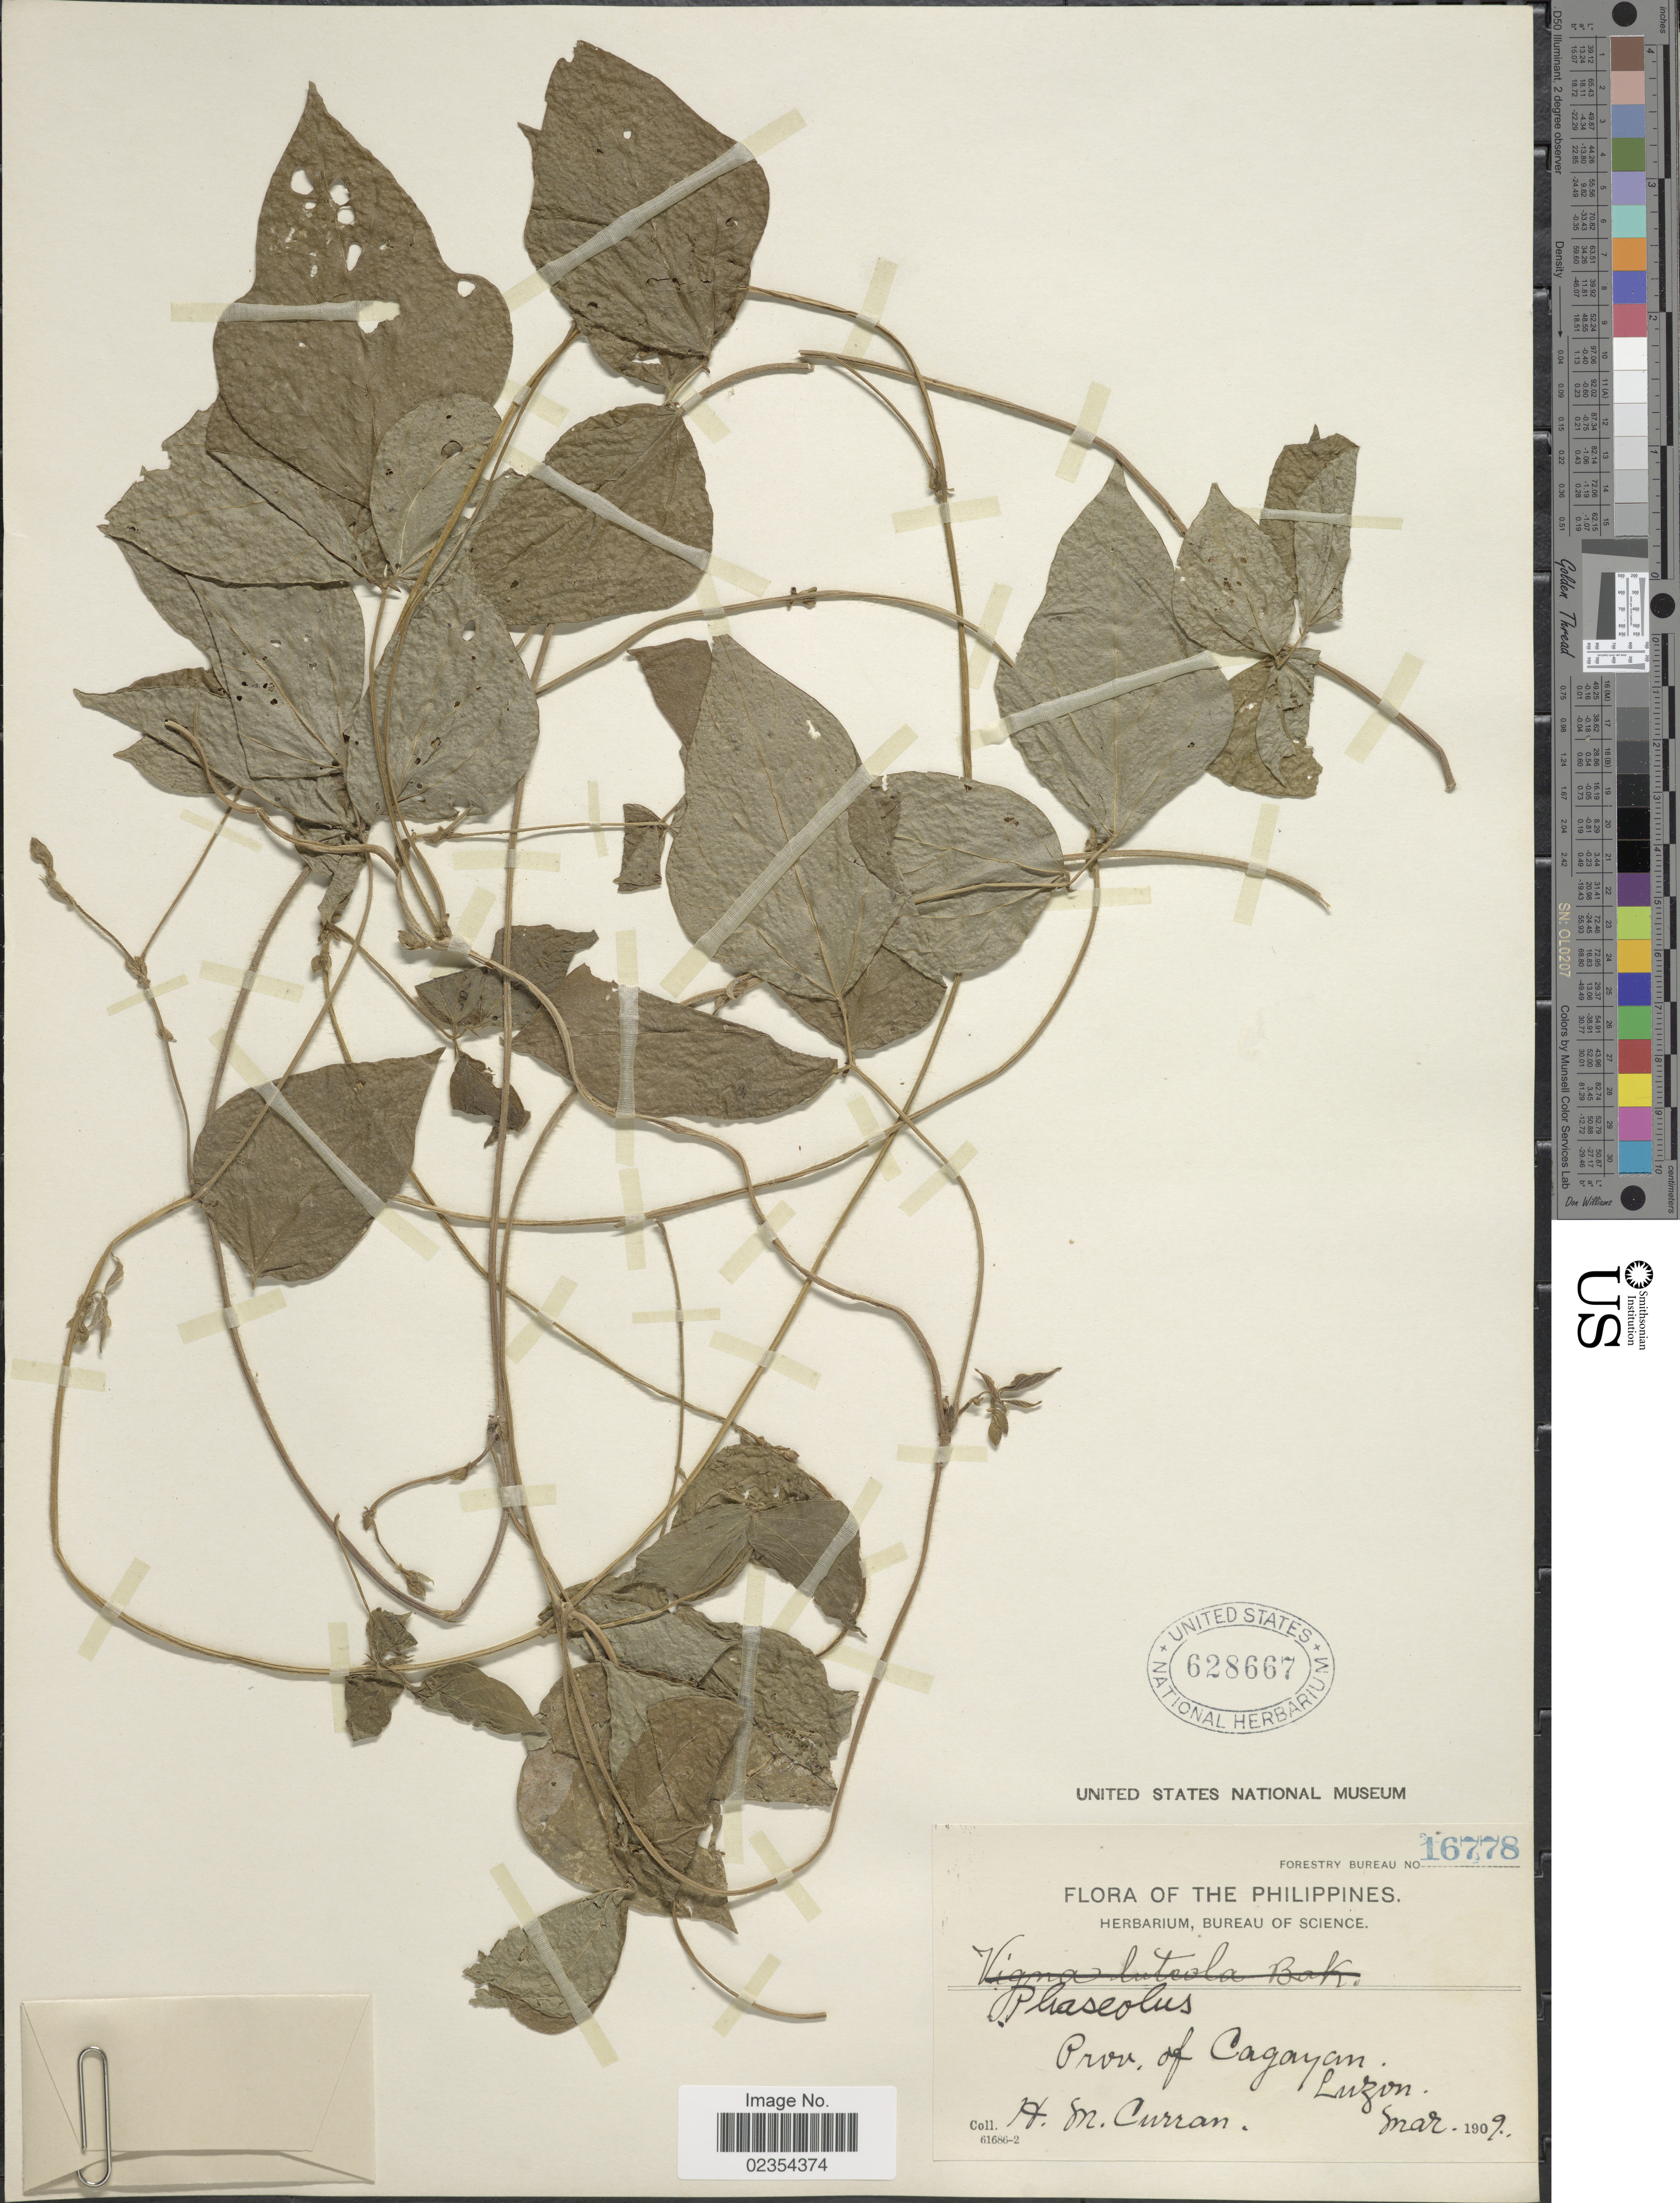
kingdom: Plantae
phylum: Tracheophyta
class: Magnoliopsida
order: Fabales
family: Fabaceae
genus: Vigna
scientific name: Vigna sp.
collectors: H. M. Curran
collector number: Forestry Bureau 16778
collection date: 1909-03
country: Philippines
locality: Prov. of Cagayan, Luzon.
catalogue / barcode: US 628667